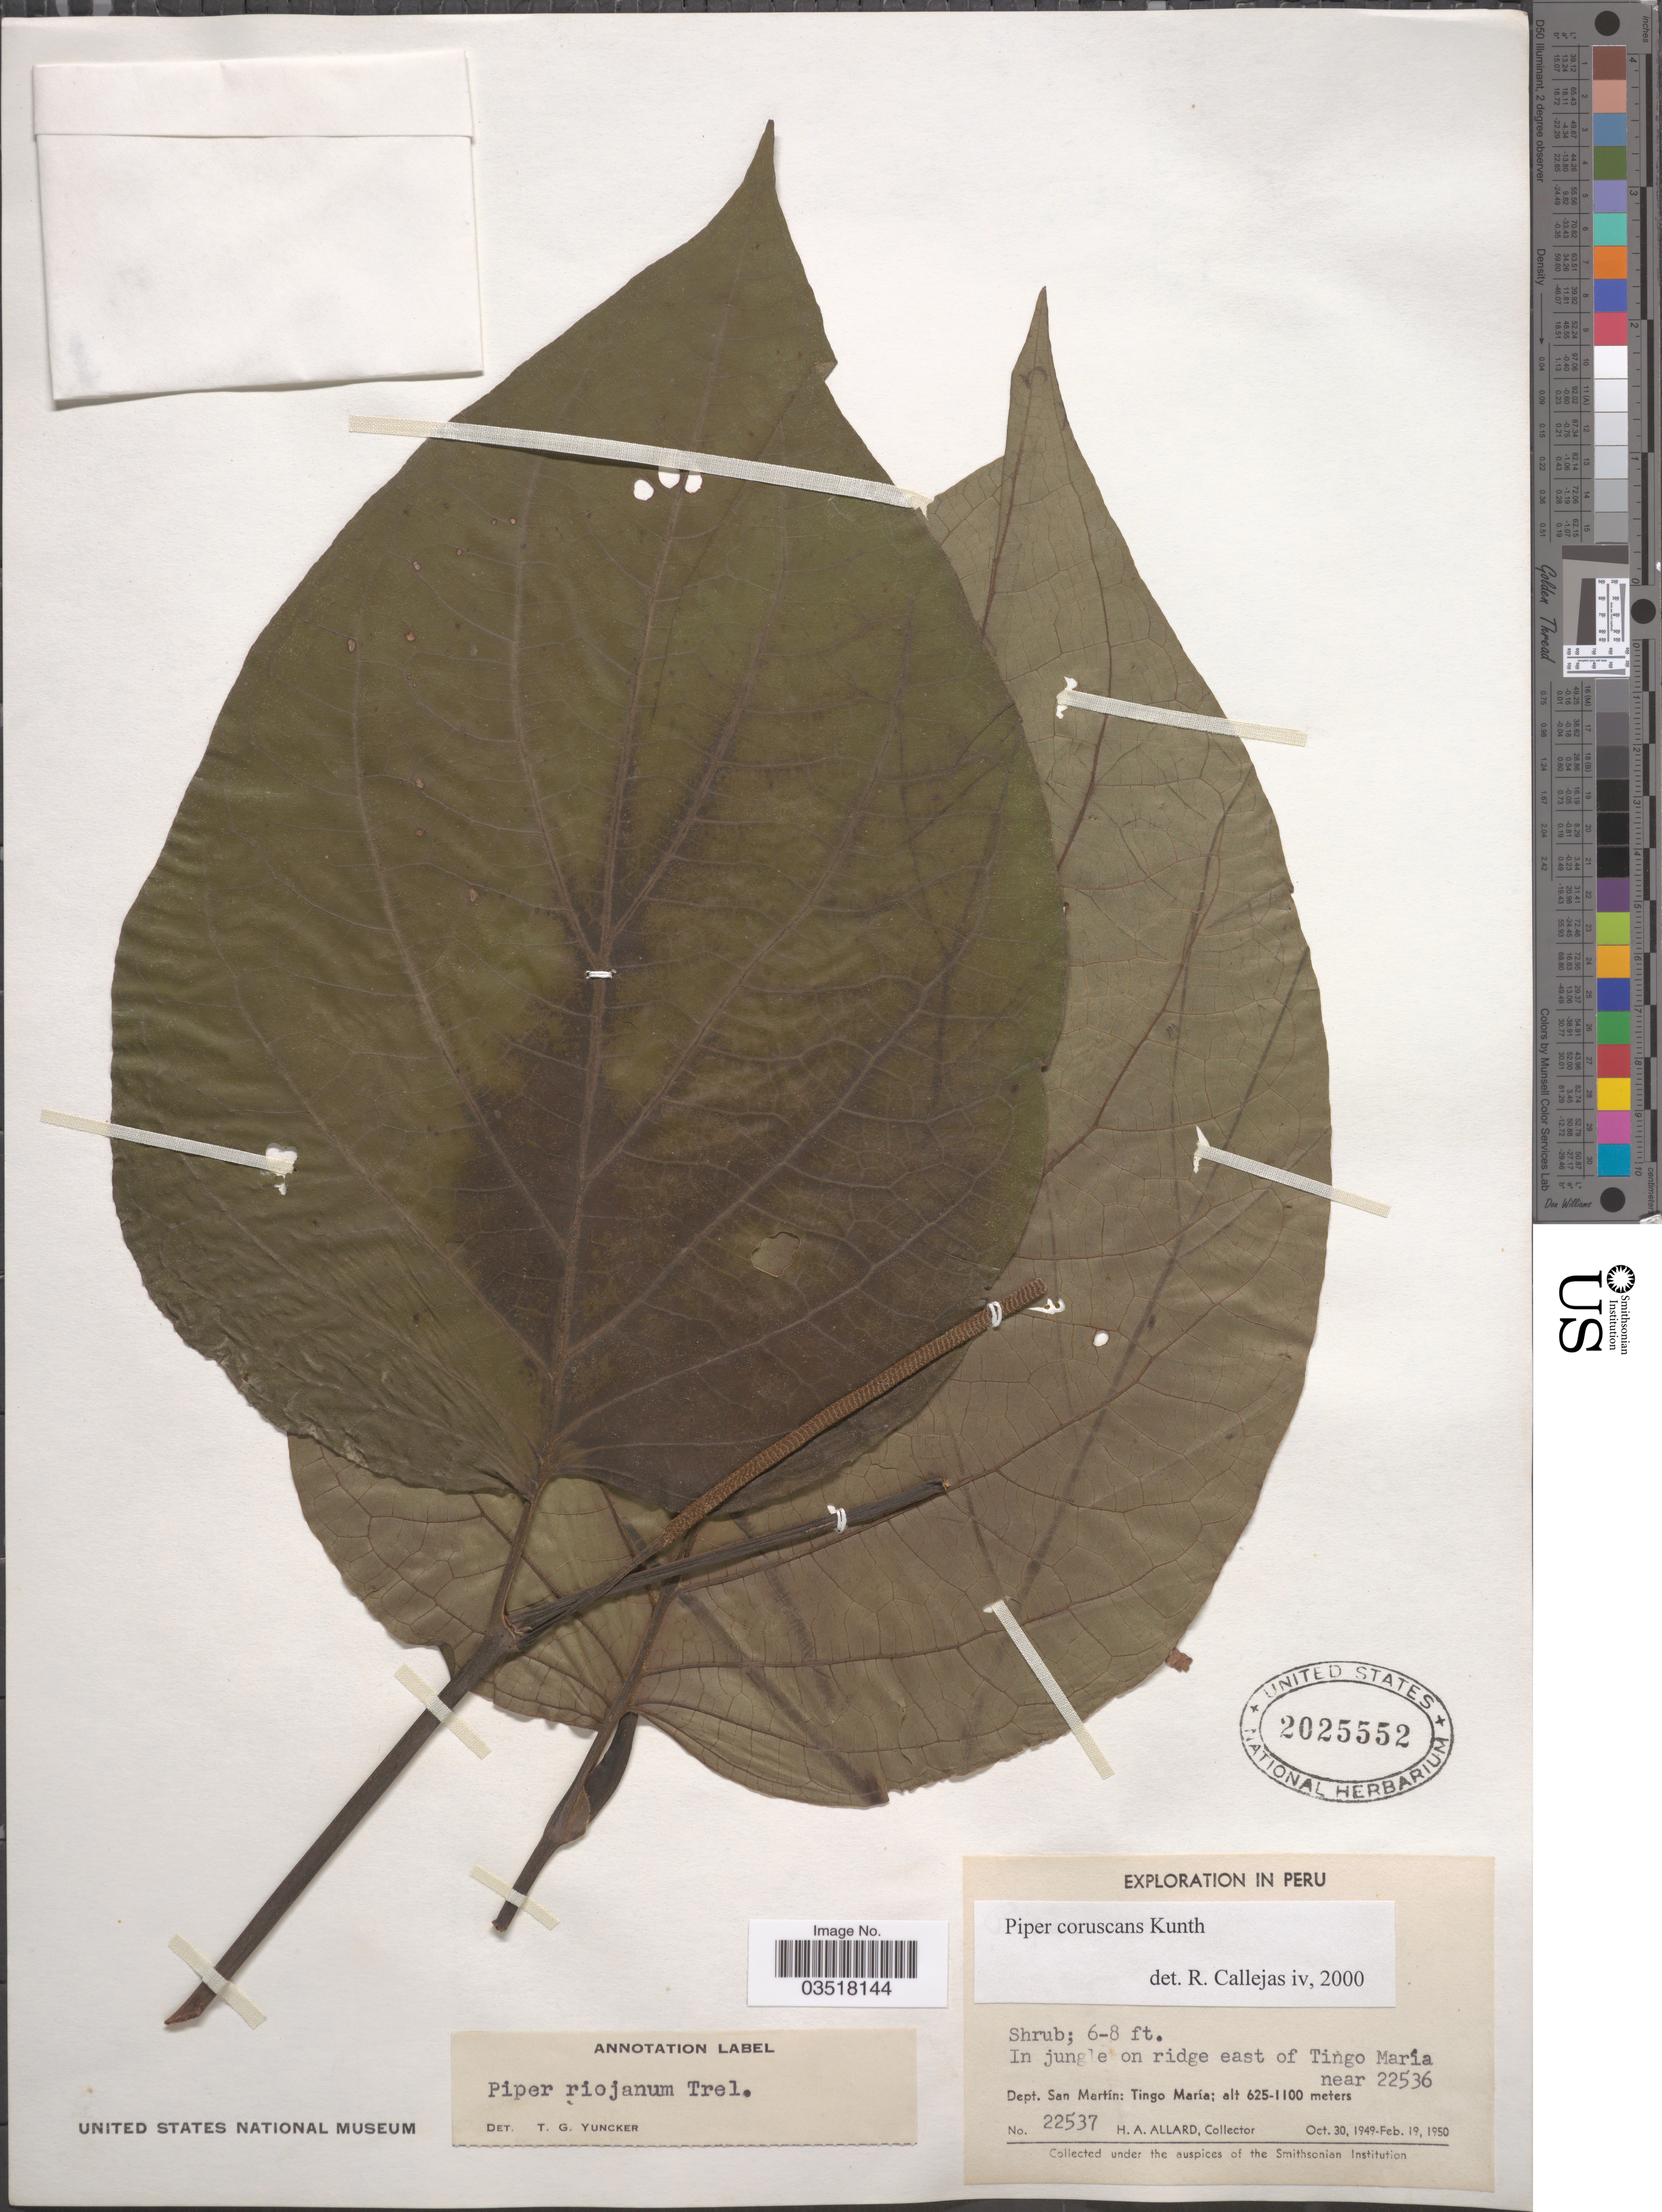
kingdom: Plantae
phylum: Tracheophyta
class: Magnoliopsida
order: Piperales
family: Piperaceae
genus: Piper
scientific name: Piper coruscans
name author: Kunth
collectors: H. A. Allard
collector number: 22537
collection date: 1949-10-30/1950-02-19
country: Peru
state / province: San Martín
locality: In jungle on ridge east of Tingo María near 22536. Dept. San Martín: Tingo María.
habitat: in jungle on ridge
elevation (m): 625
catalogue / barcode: US 2025552